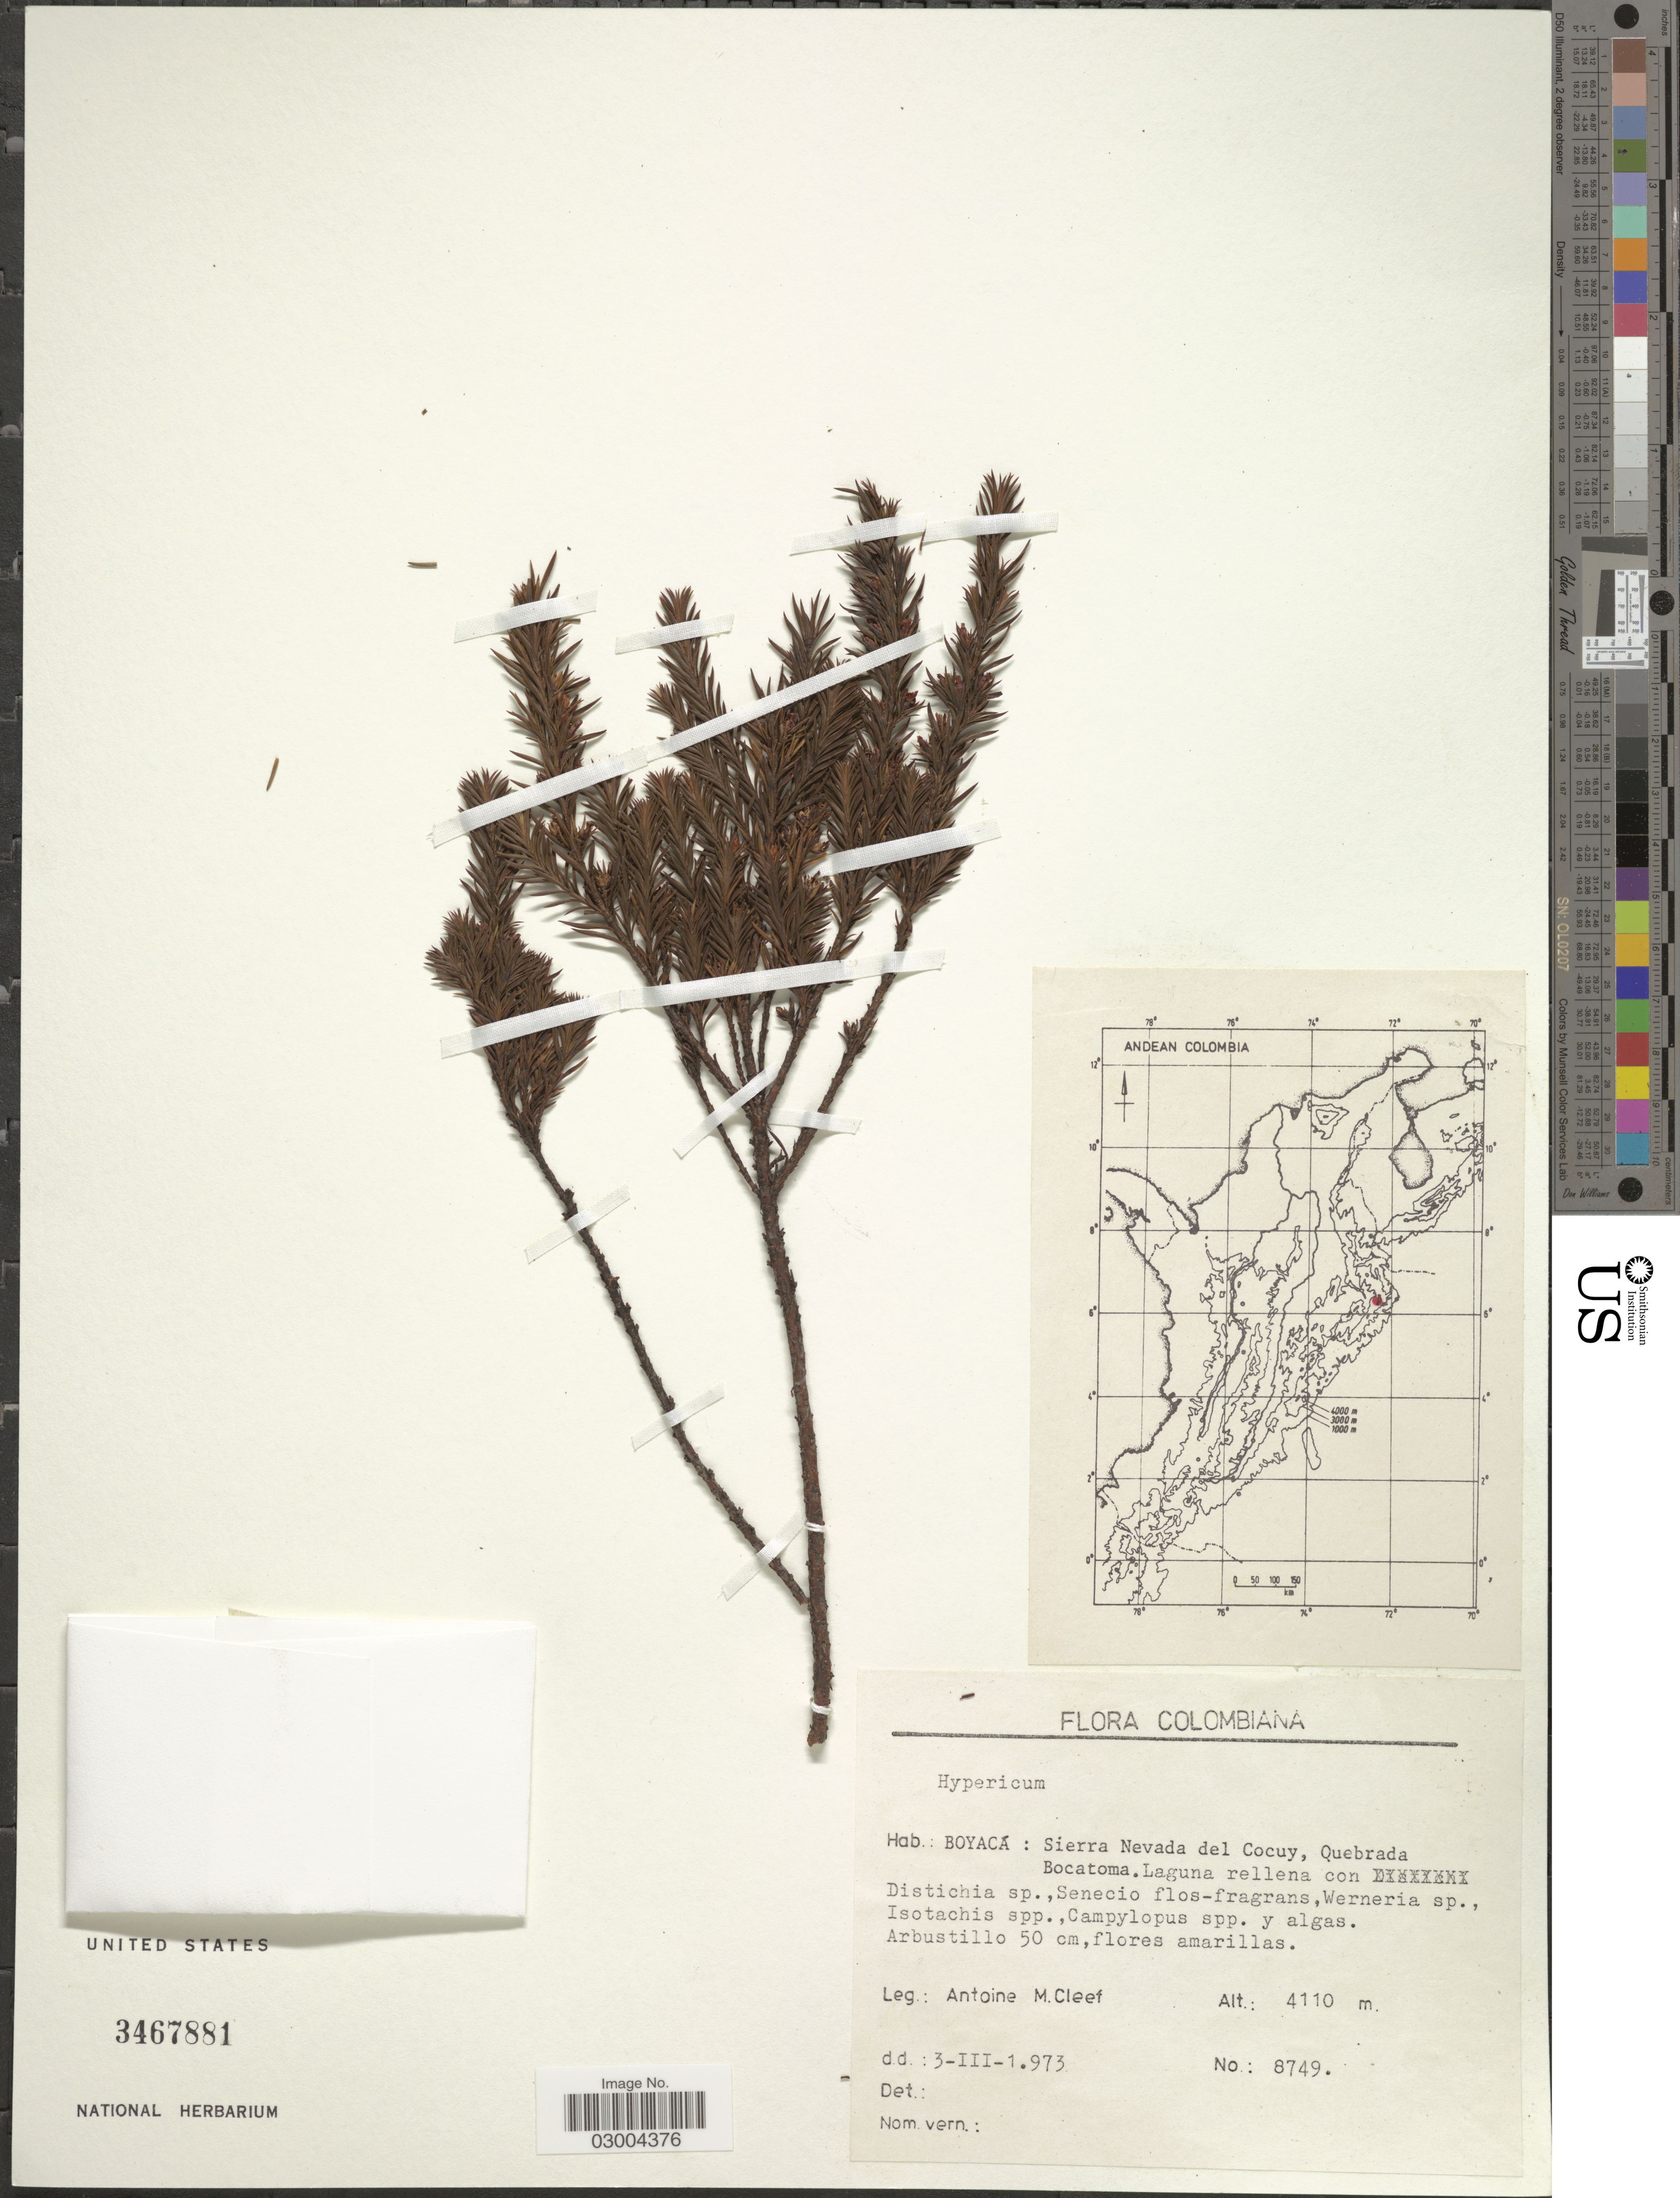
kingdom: Plantae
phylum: Tracheophyta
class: Magnoliopsida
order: Malpighiales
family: Hypericaceae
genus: Hypericum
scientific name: Hypericum sp.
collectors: A. M. Cleef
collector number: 8749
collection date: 1973-03-03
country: Colombia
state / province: Boyacá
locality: Sierra Nevada del Cocuy, Quebrada Bocatoma. Laguna rellena.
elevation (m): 4110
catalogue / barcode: US 3467881